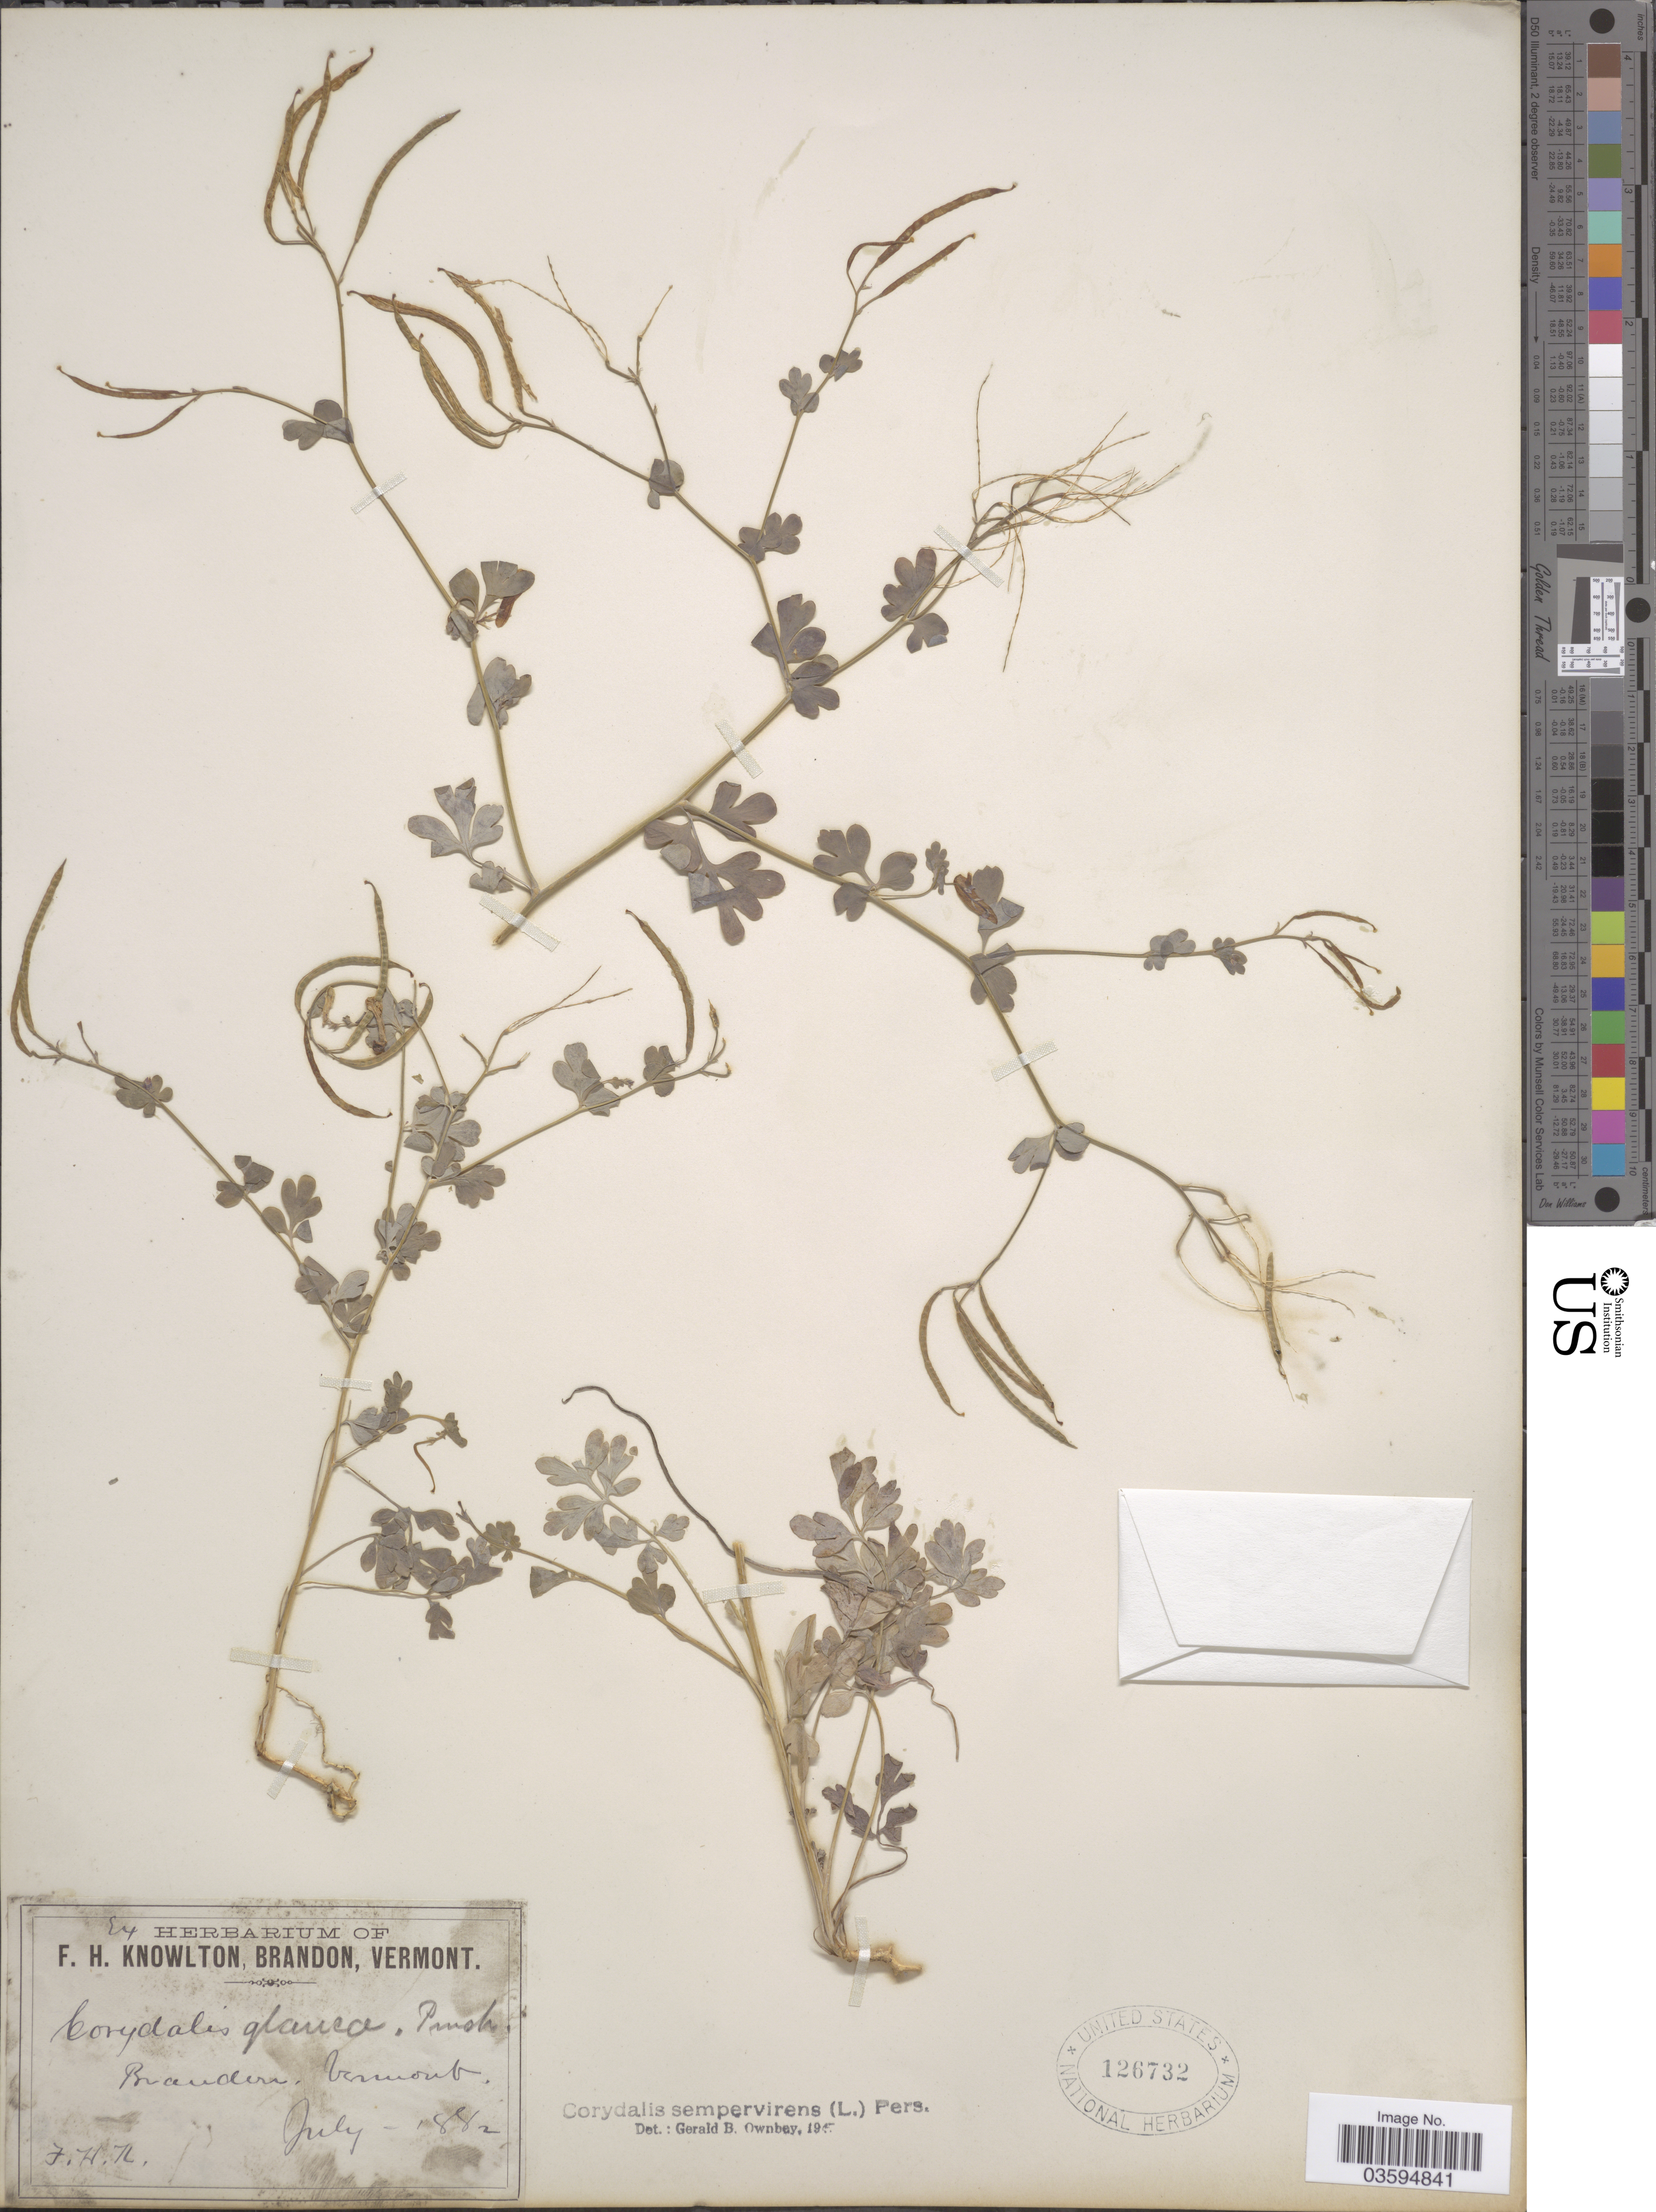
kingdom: Plantae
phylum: Tracheophyta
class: Magnoliopsida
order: Ranunculales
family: Papaveraceae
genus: Capnoides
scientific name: Capnoides sempervirens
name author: (L.) Borkh.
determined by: Strong, M. T., (US), Smithsonian Institution - National Museum of Natural History (UNITED STATES)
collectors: F. H. Knowlton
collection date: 1882-07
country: United States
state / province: Vermont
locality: Brandon.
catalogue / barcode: US 126732